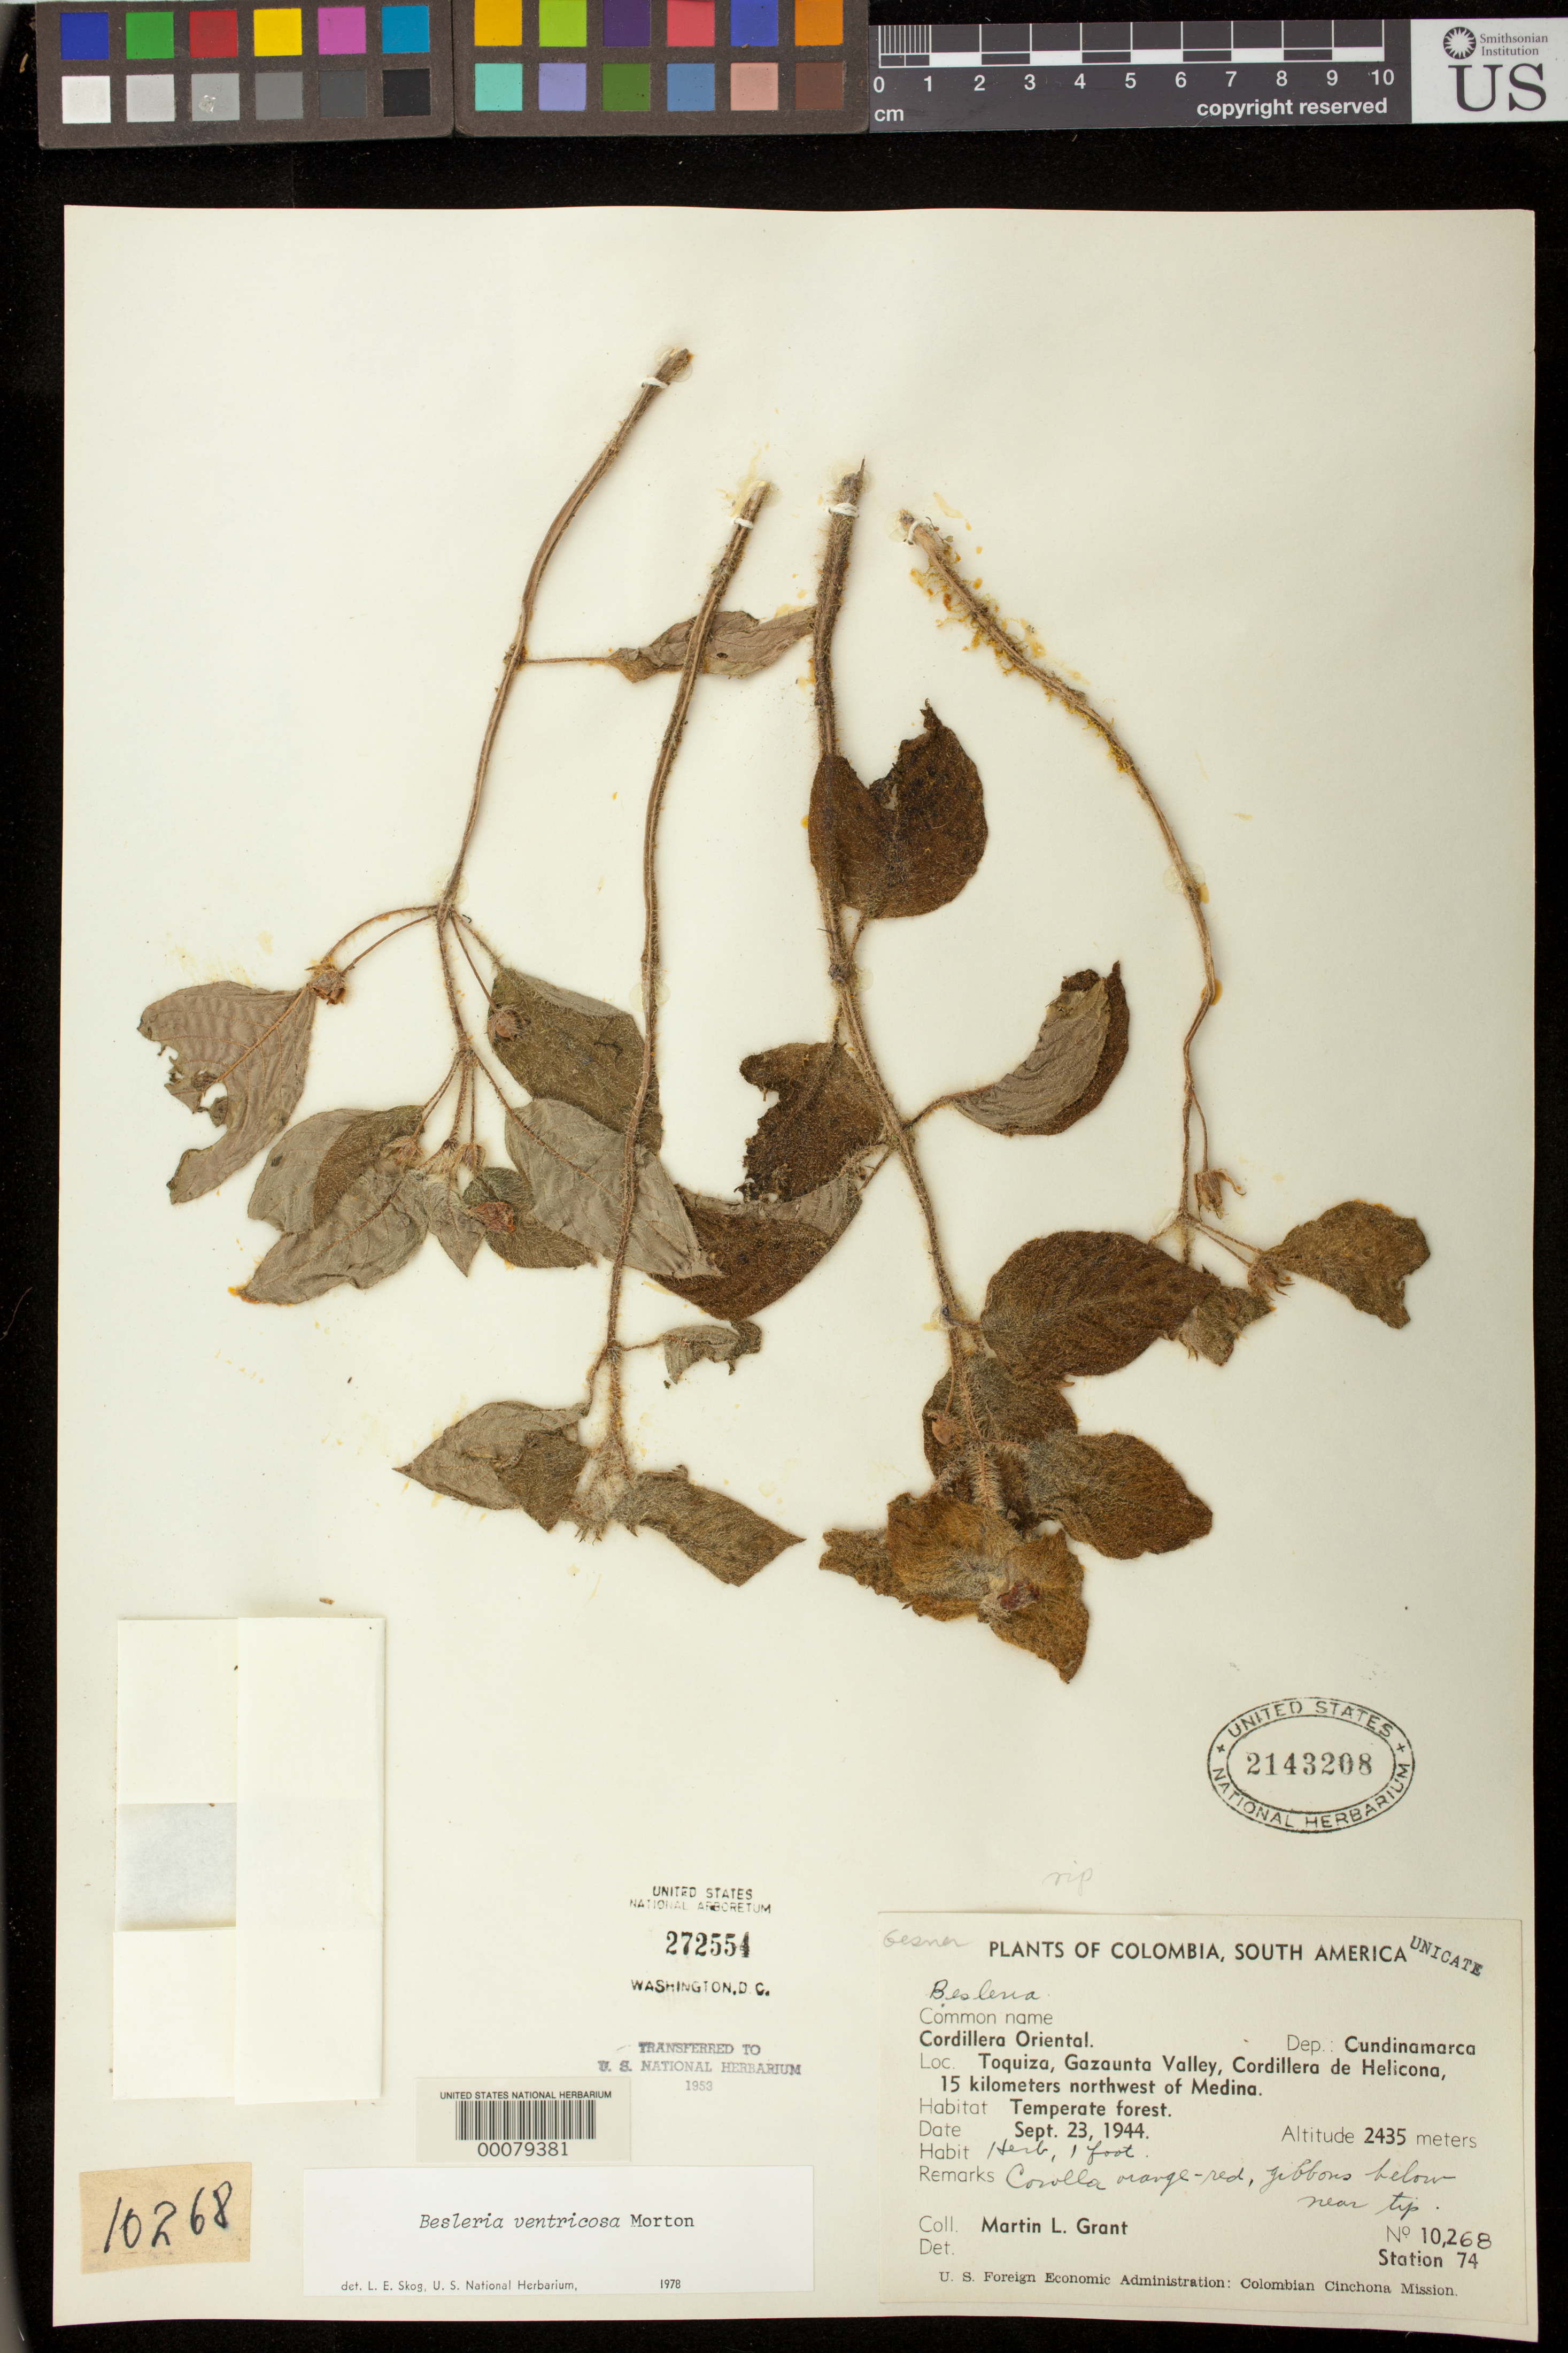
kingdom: Plantae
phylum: Tracheophyta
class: Magnoliopsida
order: Lamiales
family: Gesneriaceae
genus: Besleria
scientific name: Besleria ventricosa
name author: C.V. Morton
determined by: Skog, Laurence E.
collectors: M. L. Grant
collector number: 10268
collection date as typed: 23 Sep 1944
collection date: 1944-09-23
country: Colombia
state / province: Cundinamarca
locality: Cordillera Oriental, Toquiza, Gazaunta Valley, Cordillera de Helicona, 15 km NW of Medina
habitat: Temperate forest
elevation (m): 2435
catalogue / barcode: US 2143208